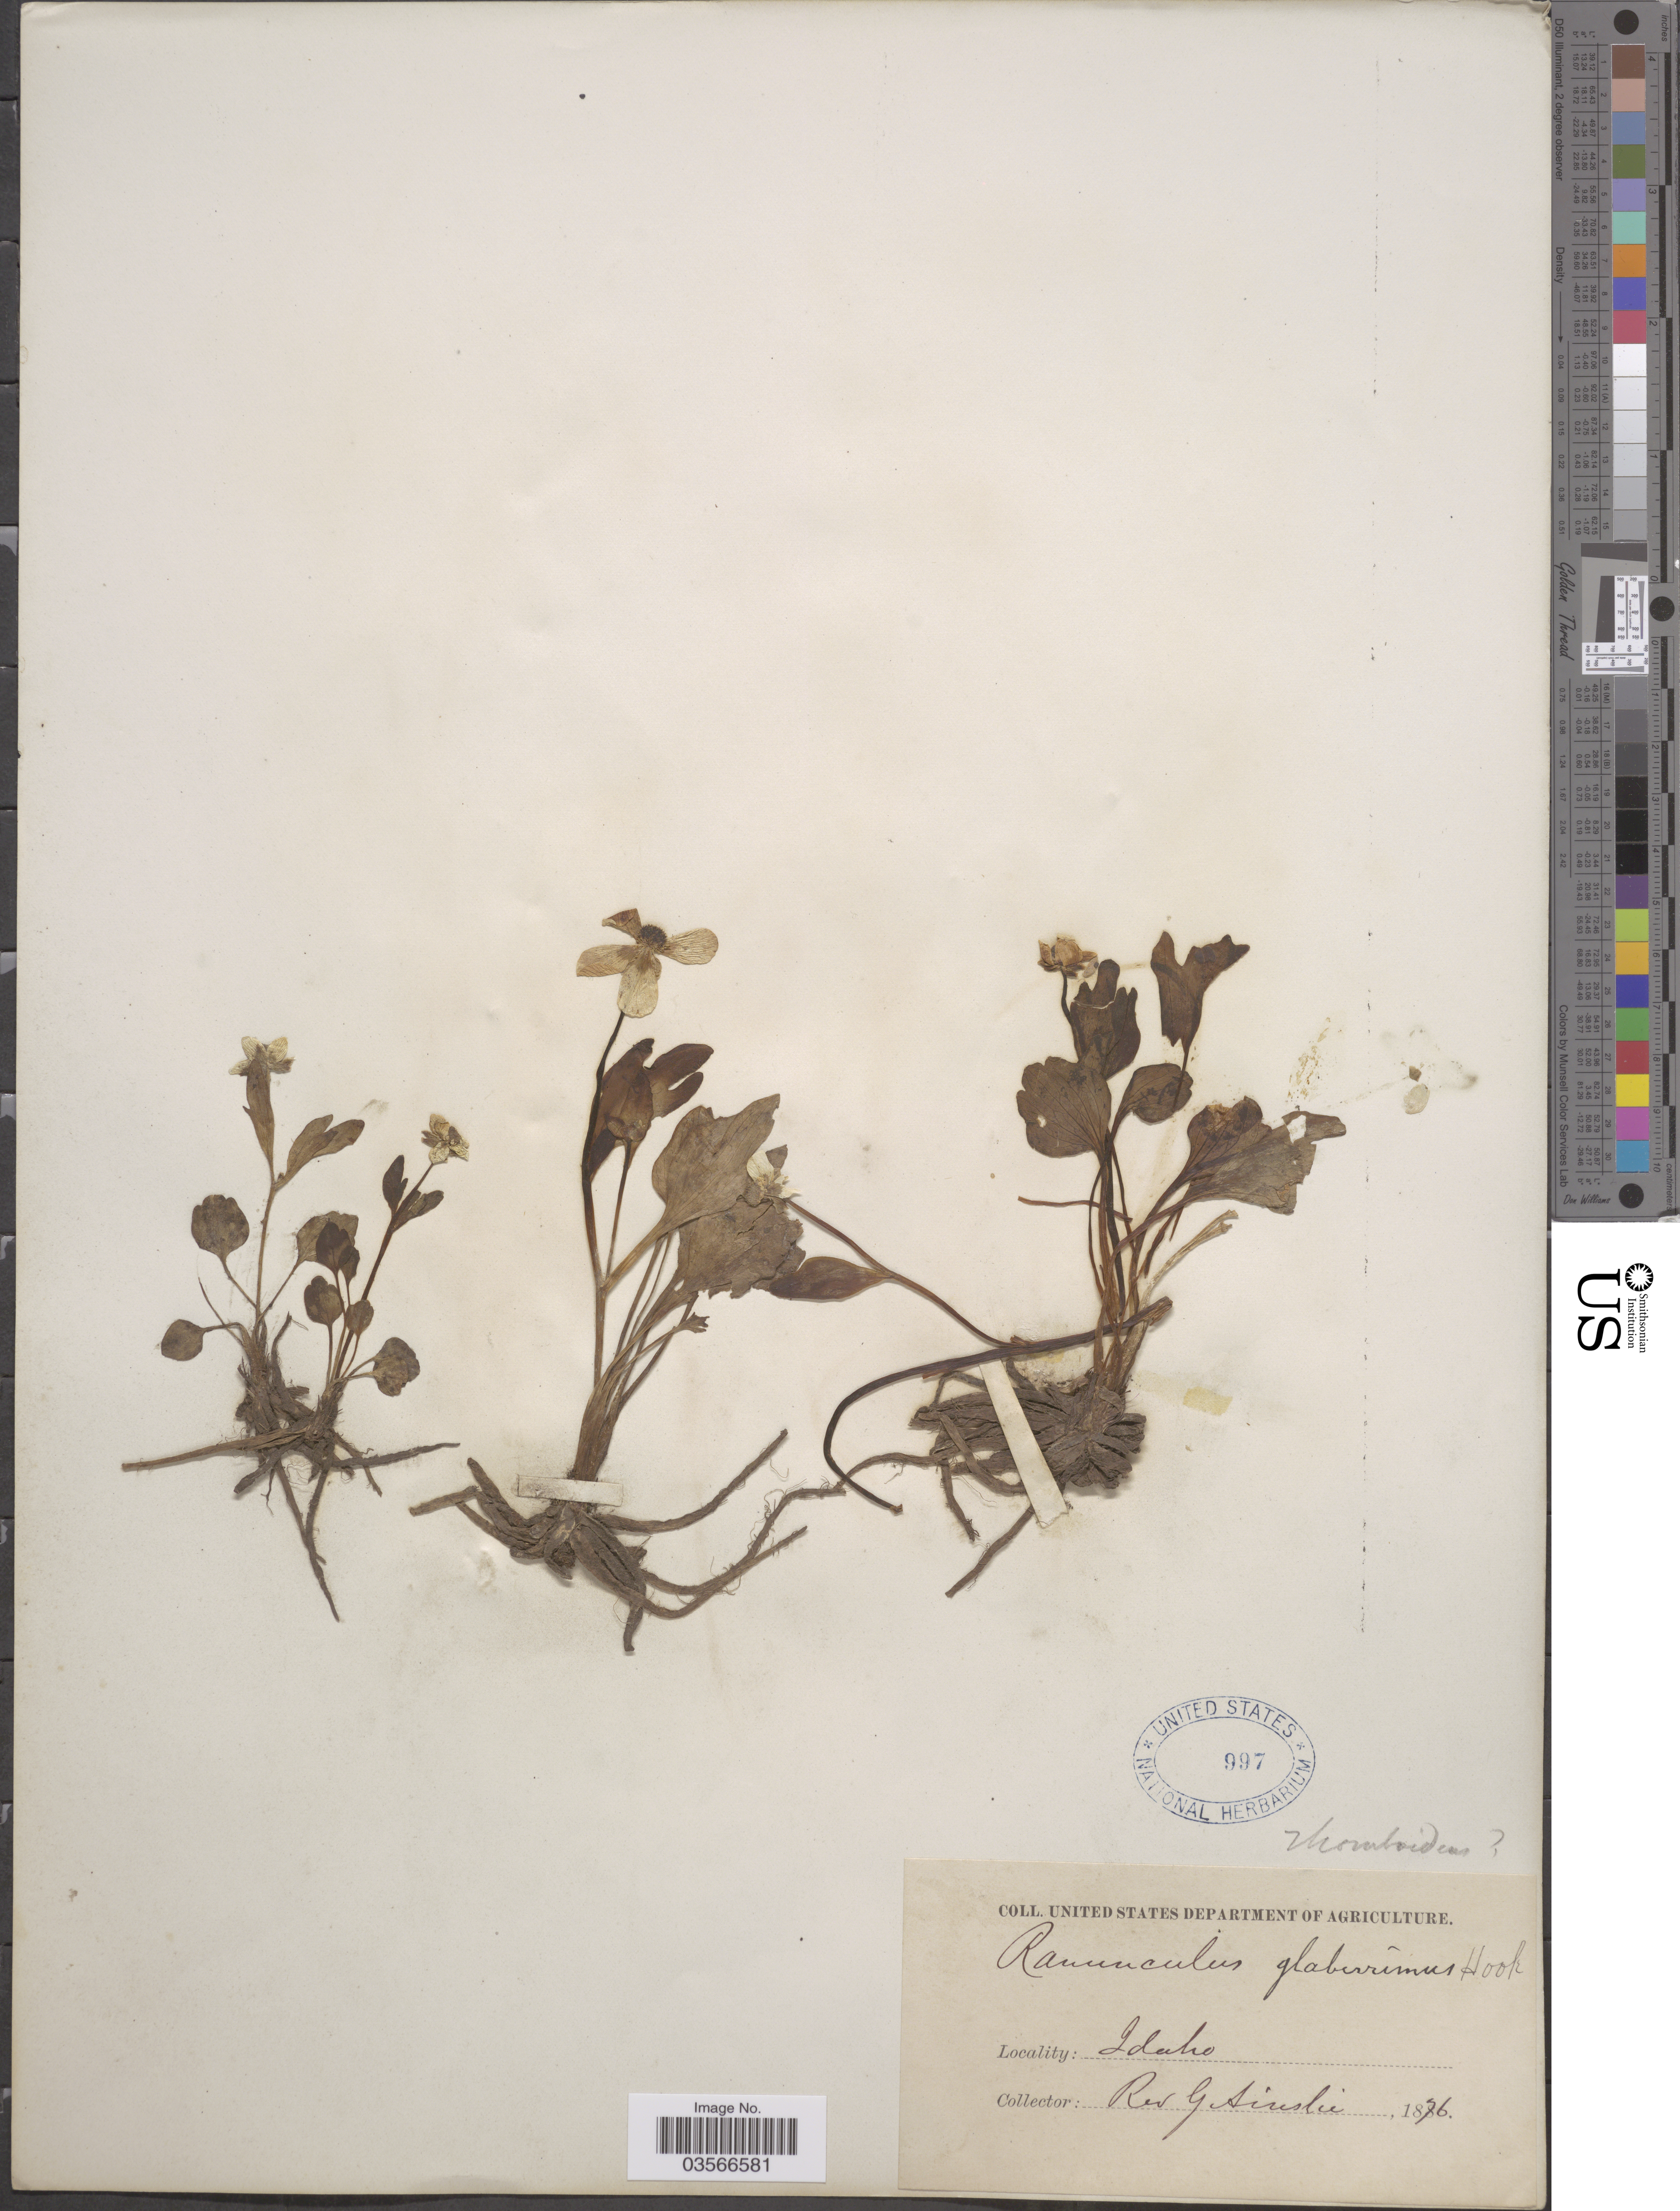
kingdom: Plantae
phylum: Tracheophyta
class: Magnoliopsida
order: Ranunculales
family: Ranunculaceae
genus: Ranunculus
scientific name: Ranunculus glaberrimus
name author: Hook.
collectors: G. Ainslie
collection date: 1876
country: United States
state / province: Idaho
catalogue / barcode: US 997